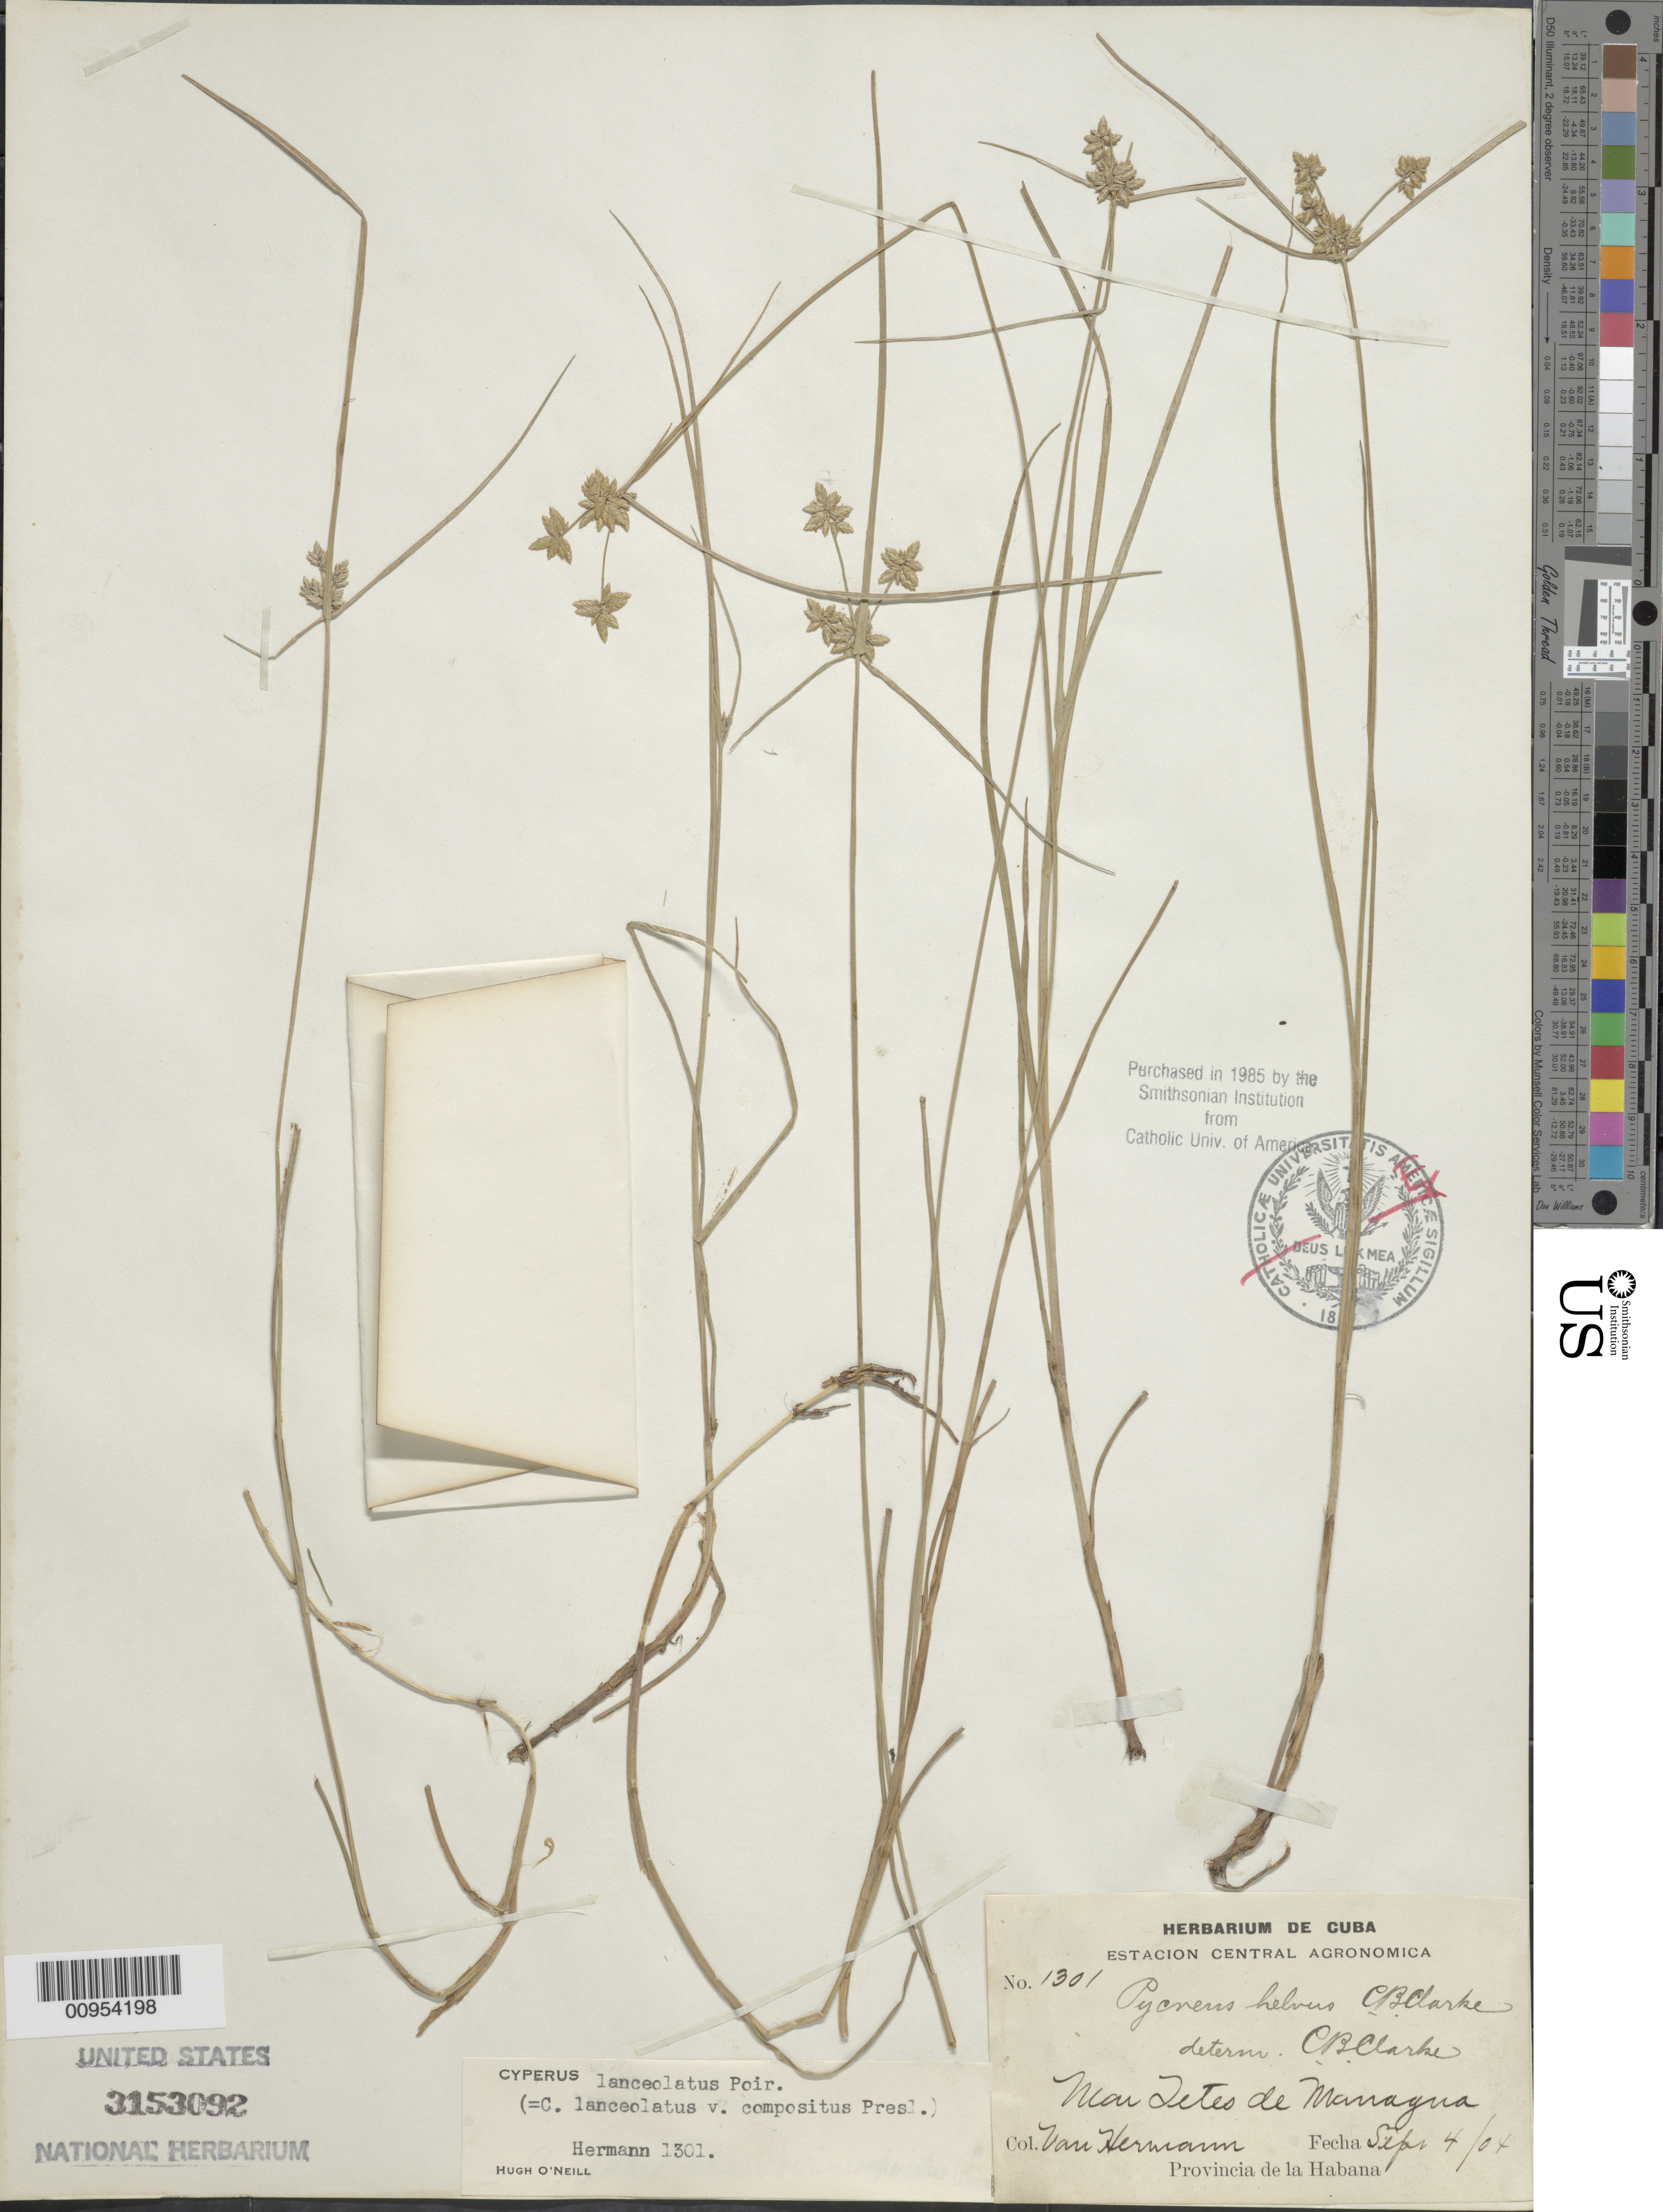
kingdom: Plantae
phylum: Tracheophyta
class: Liliopsida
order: Poales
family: Cyperaceae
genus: Cyperus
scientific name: Cyperus lanceolatus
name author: Poir.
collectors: H. A. Van Hermann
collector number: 1301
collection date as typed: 04 Sep 1904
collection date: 1904-09-04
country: Cuba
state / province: La Habana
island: Cuba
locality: Near "Ietes" de Managua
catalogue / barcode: US 3153092